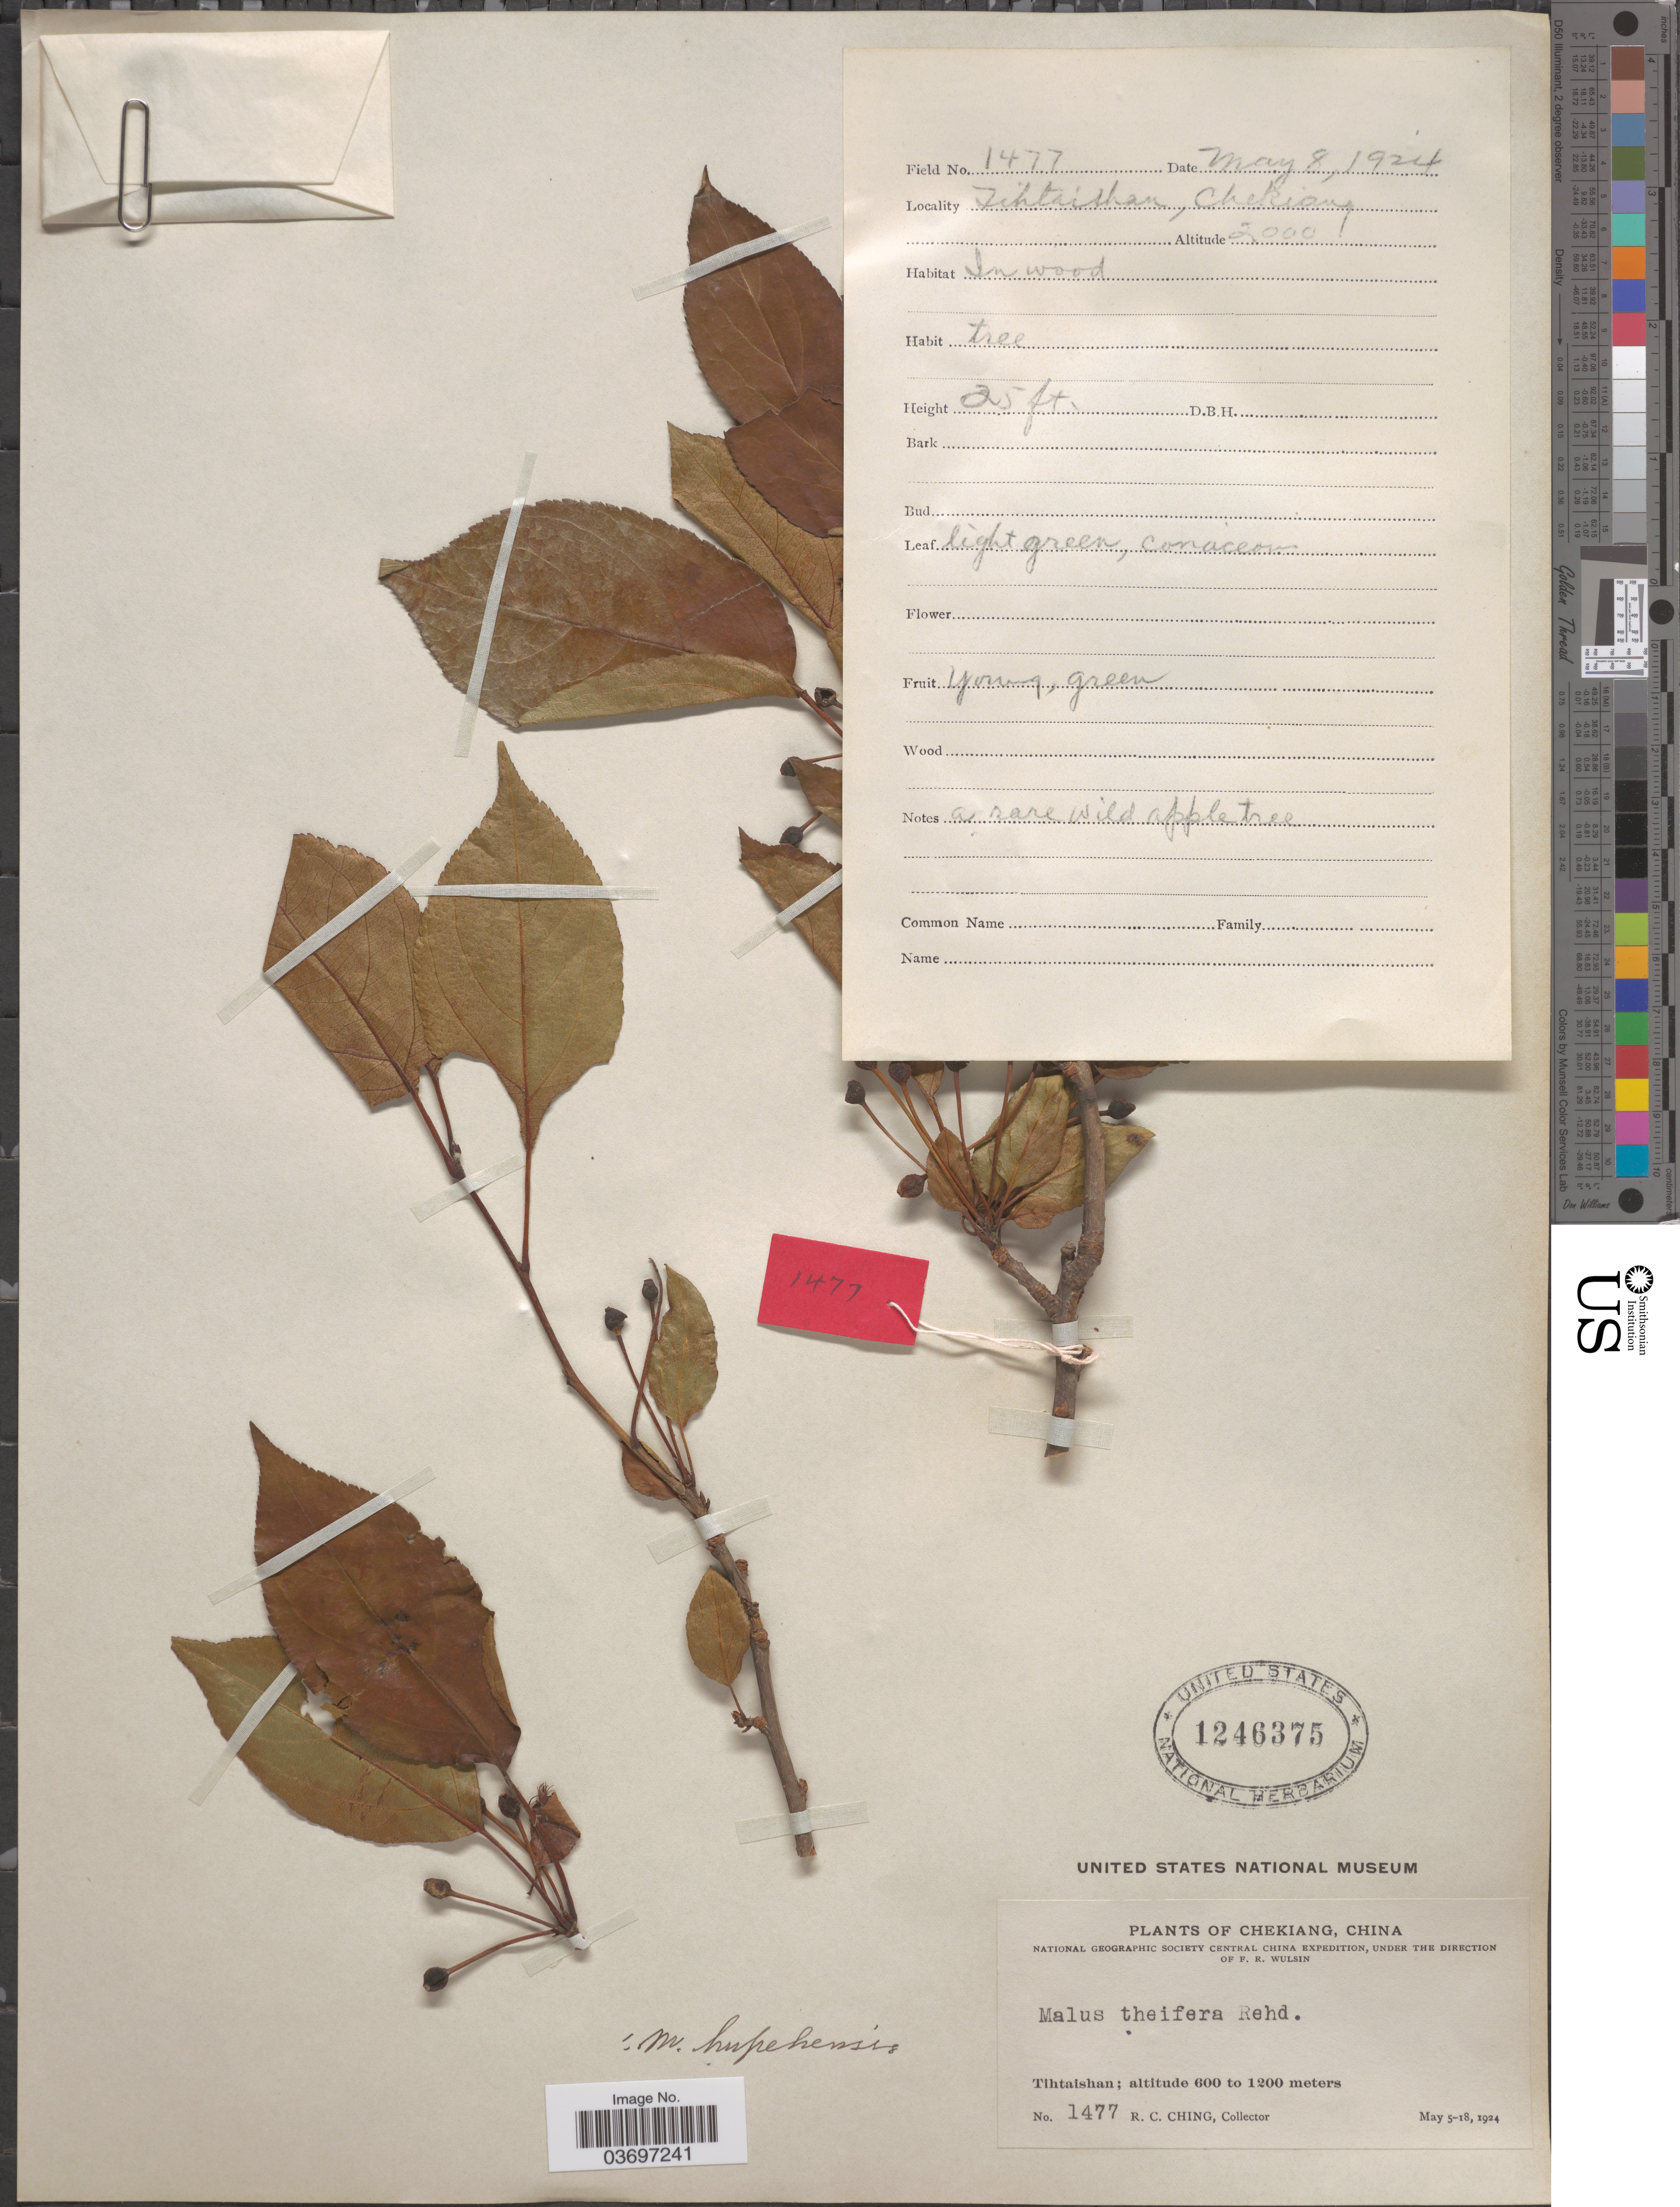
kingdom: Plantae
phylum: Tracheophyta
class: Magnoliopsida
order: Rosales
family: Rosaceae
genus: Malus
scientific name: Malus hupehensis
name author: (Pamp.) Rehder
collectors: R. C. Ching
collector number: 1477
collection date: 1924-05-05/1924-05-18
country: China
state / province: Zhejiang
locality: Chekiang. Tihtaishan.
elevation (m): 600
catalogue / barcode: US 1246375